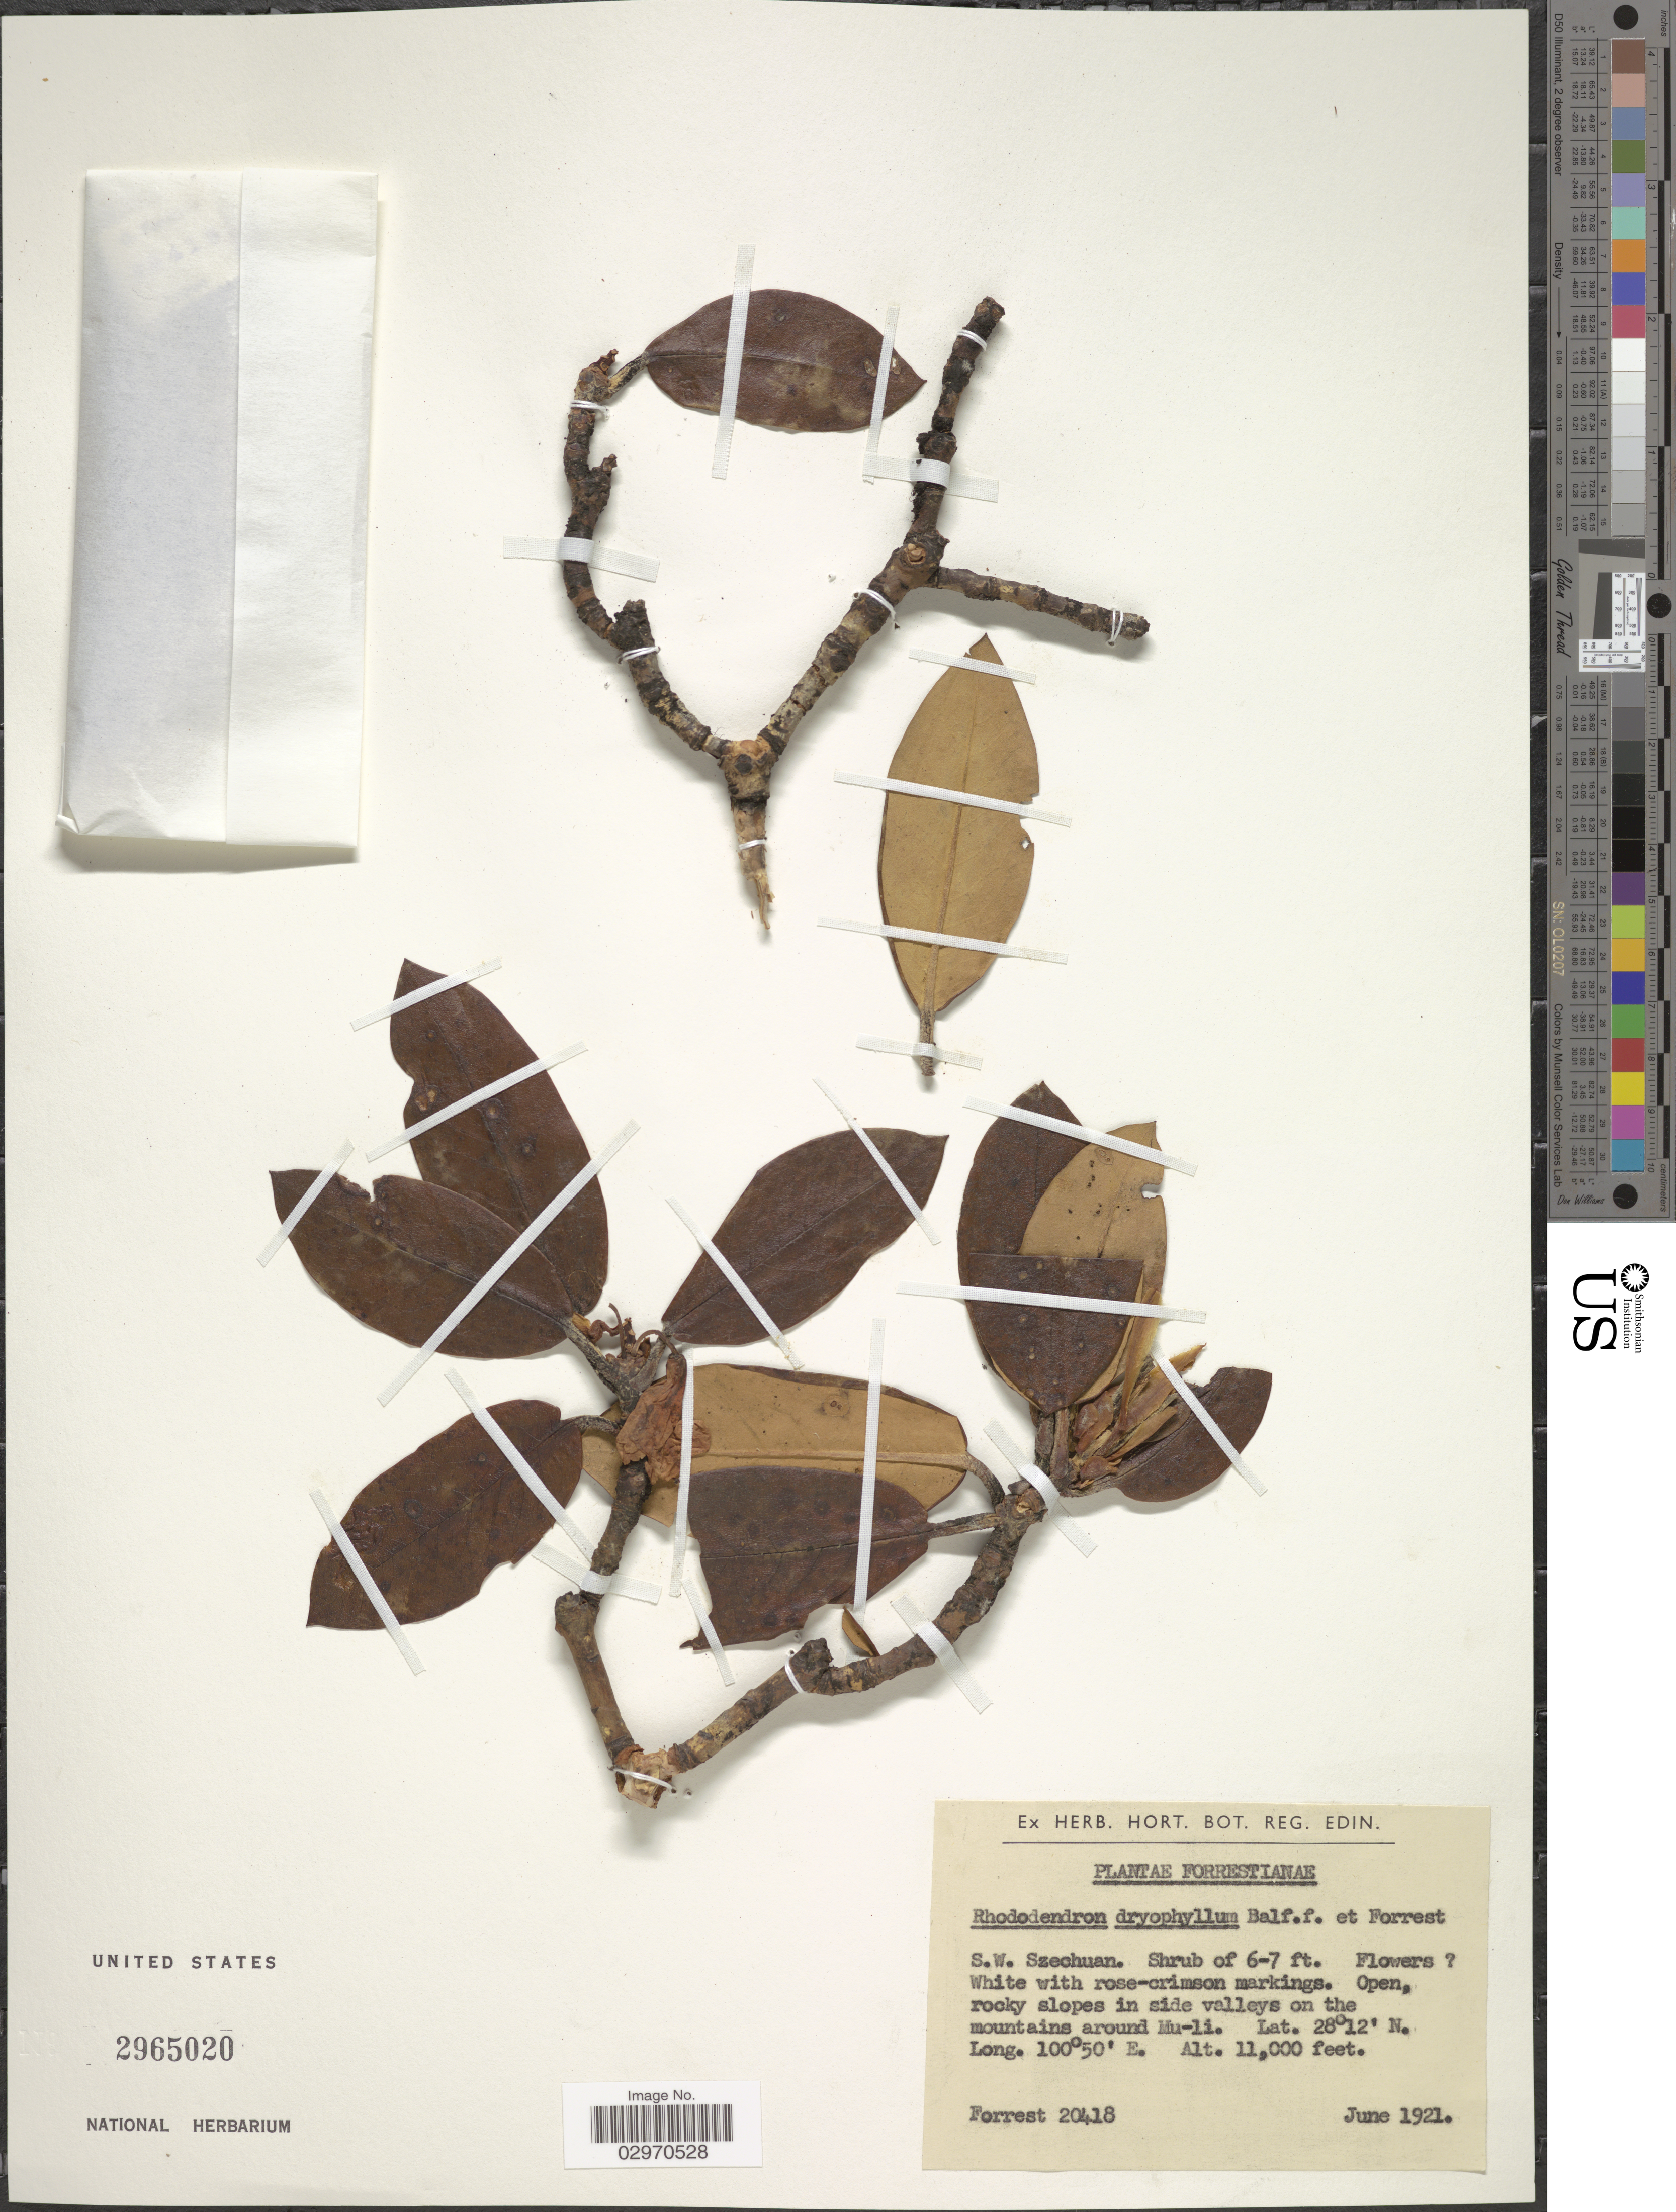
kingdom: Plantae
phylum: Tracheophyta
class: Magnoliopsida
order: Ericales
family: Ericaceae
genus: Rhododendron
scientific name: Rhododendron dryophyllum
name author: Balf. f. & Forrest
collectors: -. Forrest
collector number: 20418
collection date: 1921-06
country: China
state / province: Sichuan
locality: S.W. Szechuan. In side valleys on the mountains around Mu-li.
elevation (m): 3353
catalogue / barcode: US 2965020